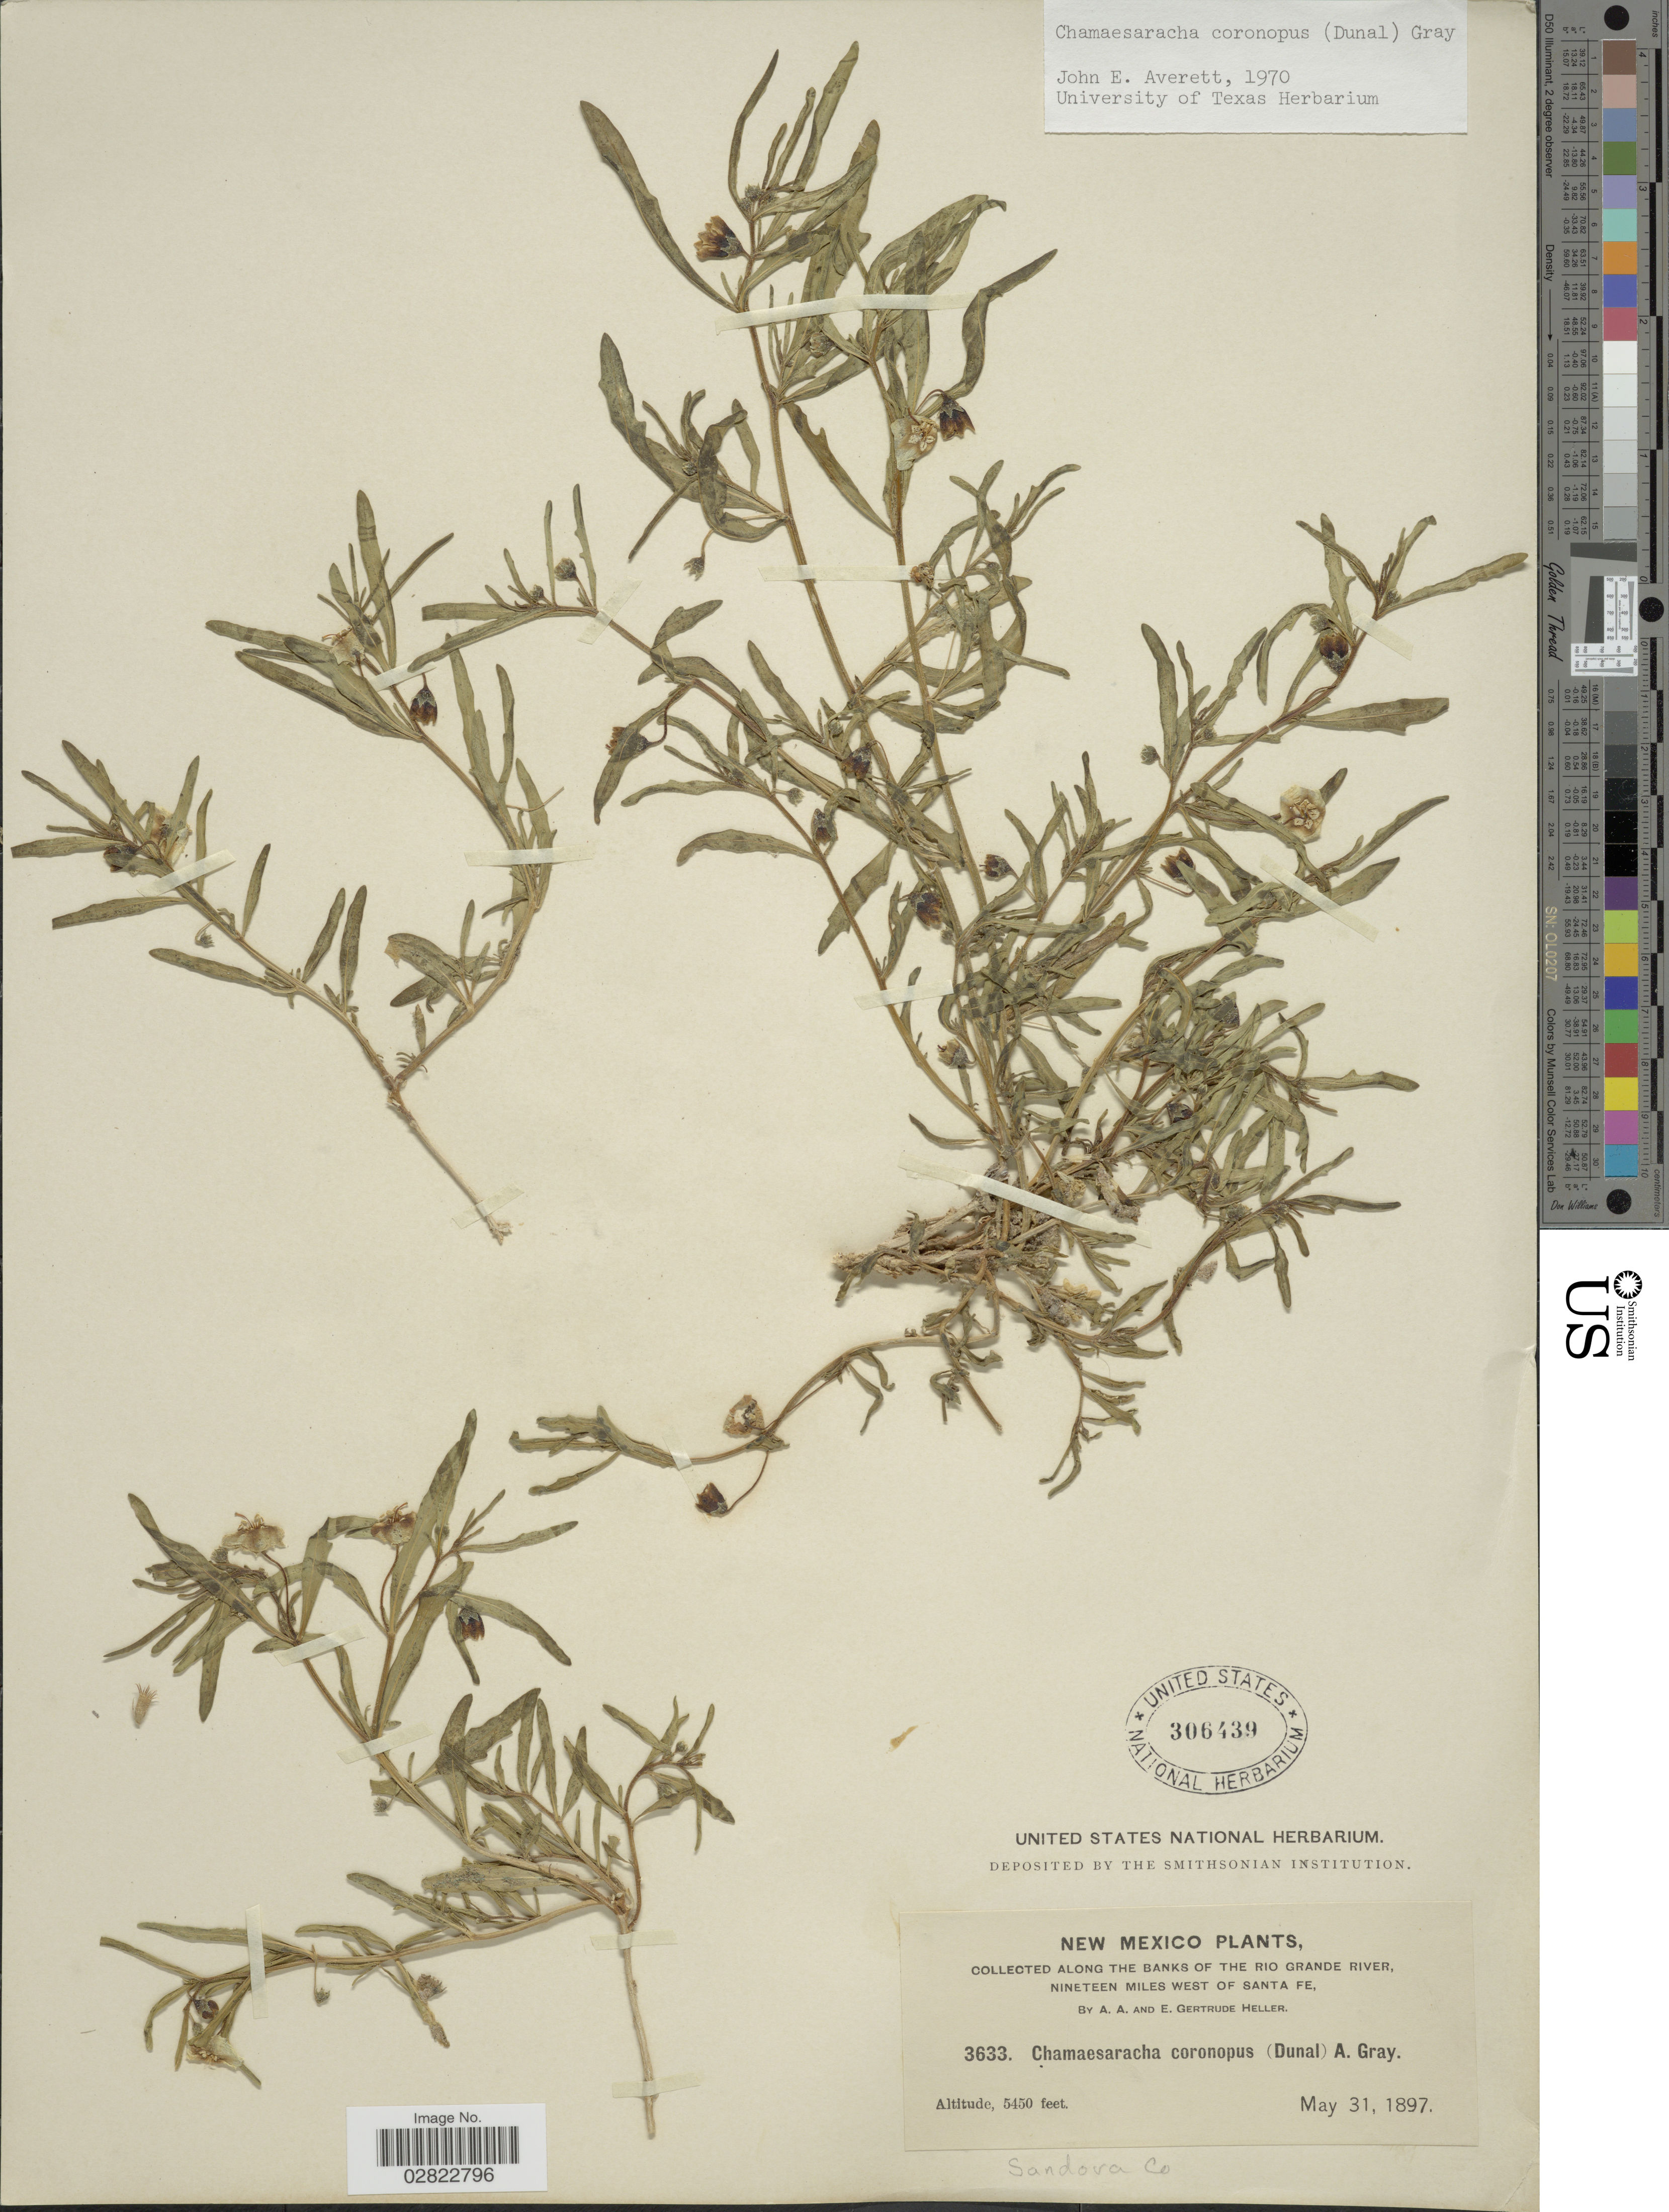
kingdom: Plantae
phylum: Tracheophyta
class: Magnoliopsida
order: Solanales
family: Solanaceae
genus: Chamaesaracha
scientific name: Chamaesaracha coronopus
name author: (Dunal) A. Gray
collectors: A. A. Heller & E. G. Heller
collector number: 3633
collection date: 1897-05-31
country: United States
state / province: New Mexico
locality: Along the banks of the Rio Grande River, Nineteen Miles West of Santa Fe, Sandora Co.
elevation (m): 1661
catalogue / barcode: US 306439